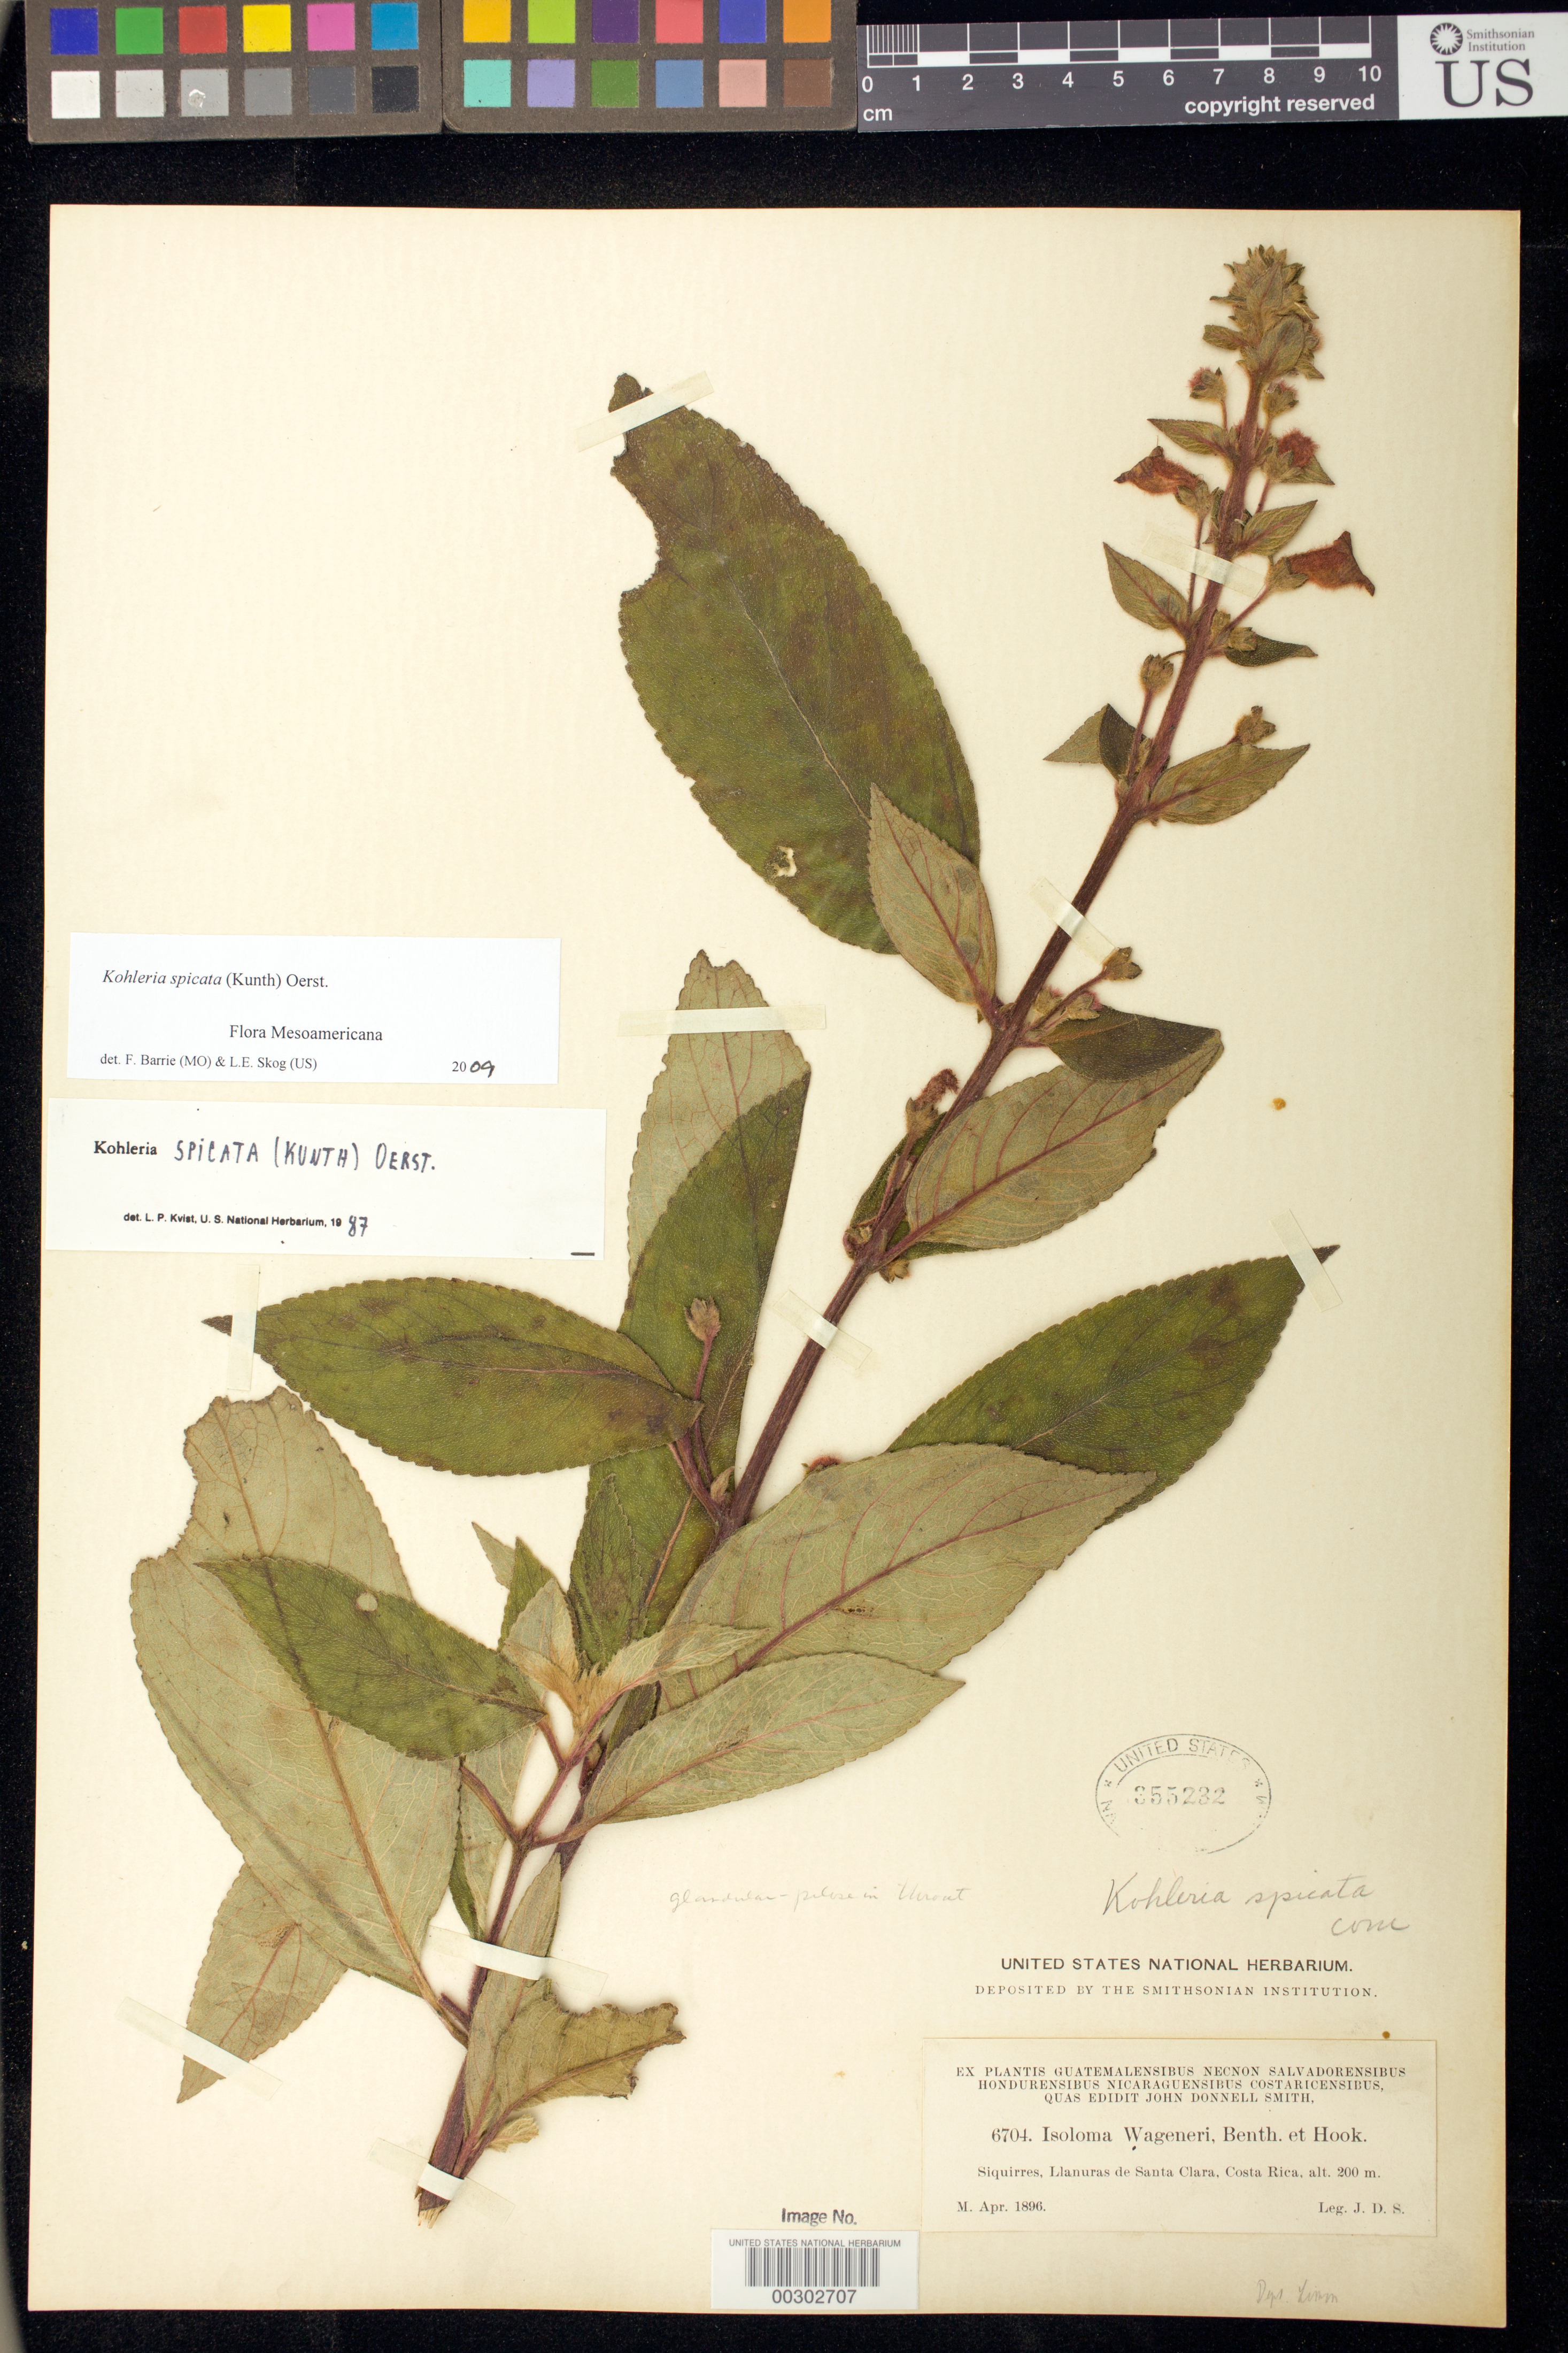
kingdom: Plantae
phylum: Tracheophyta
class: Magnoliopsida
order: Lamiales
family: Gesneriaceae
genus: Kohleria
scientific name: Kohleria spicata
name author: (Kunth) Oerst.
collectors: J. Donnell Smith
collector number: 6704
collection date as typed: Apr 1896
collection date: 1896-04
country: Costa Rica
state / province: Limón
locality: Siquirres, Llanuras de Santa Clara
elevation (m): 200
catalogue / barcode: US 355232